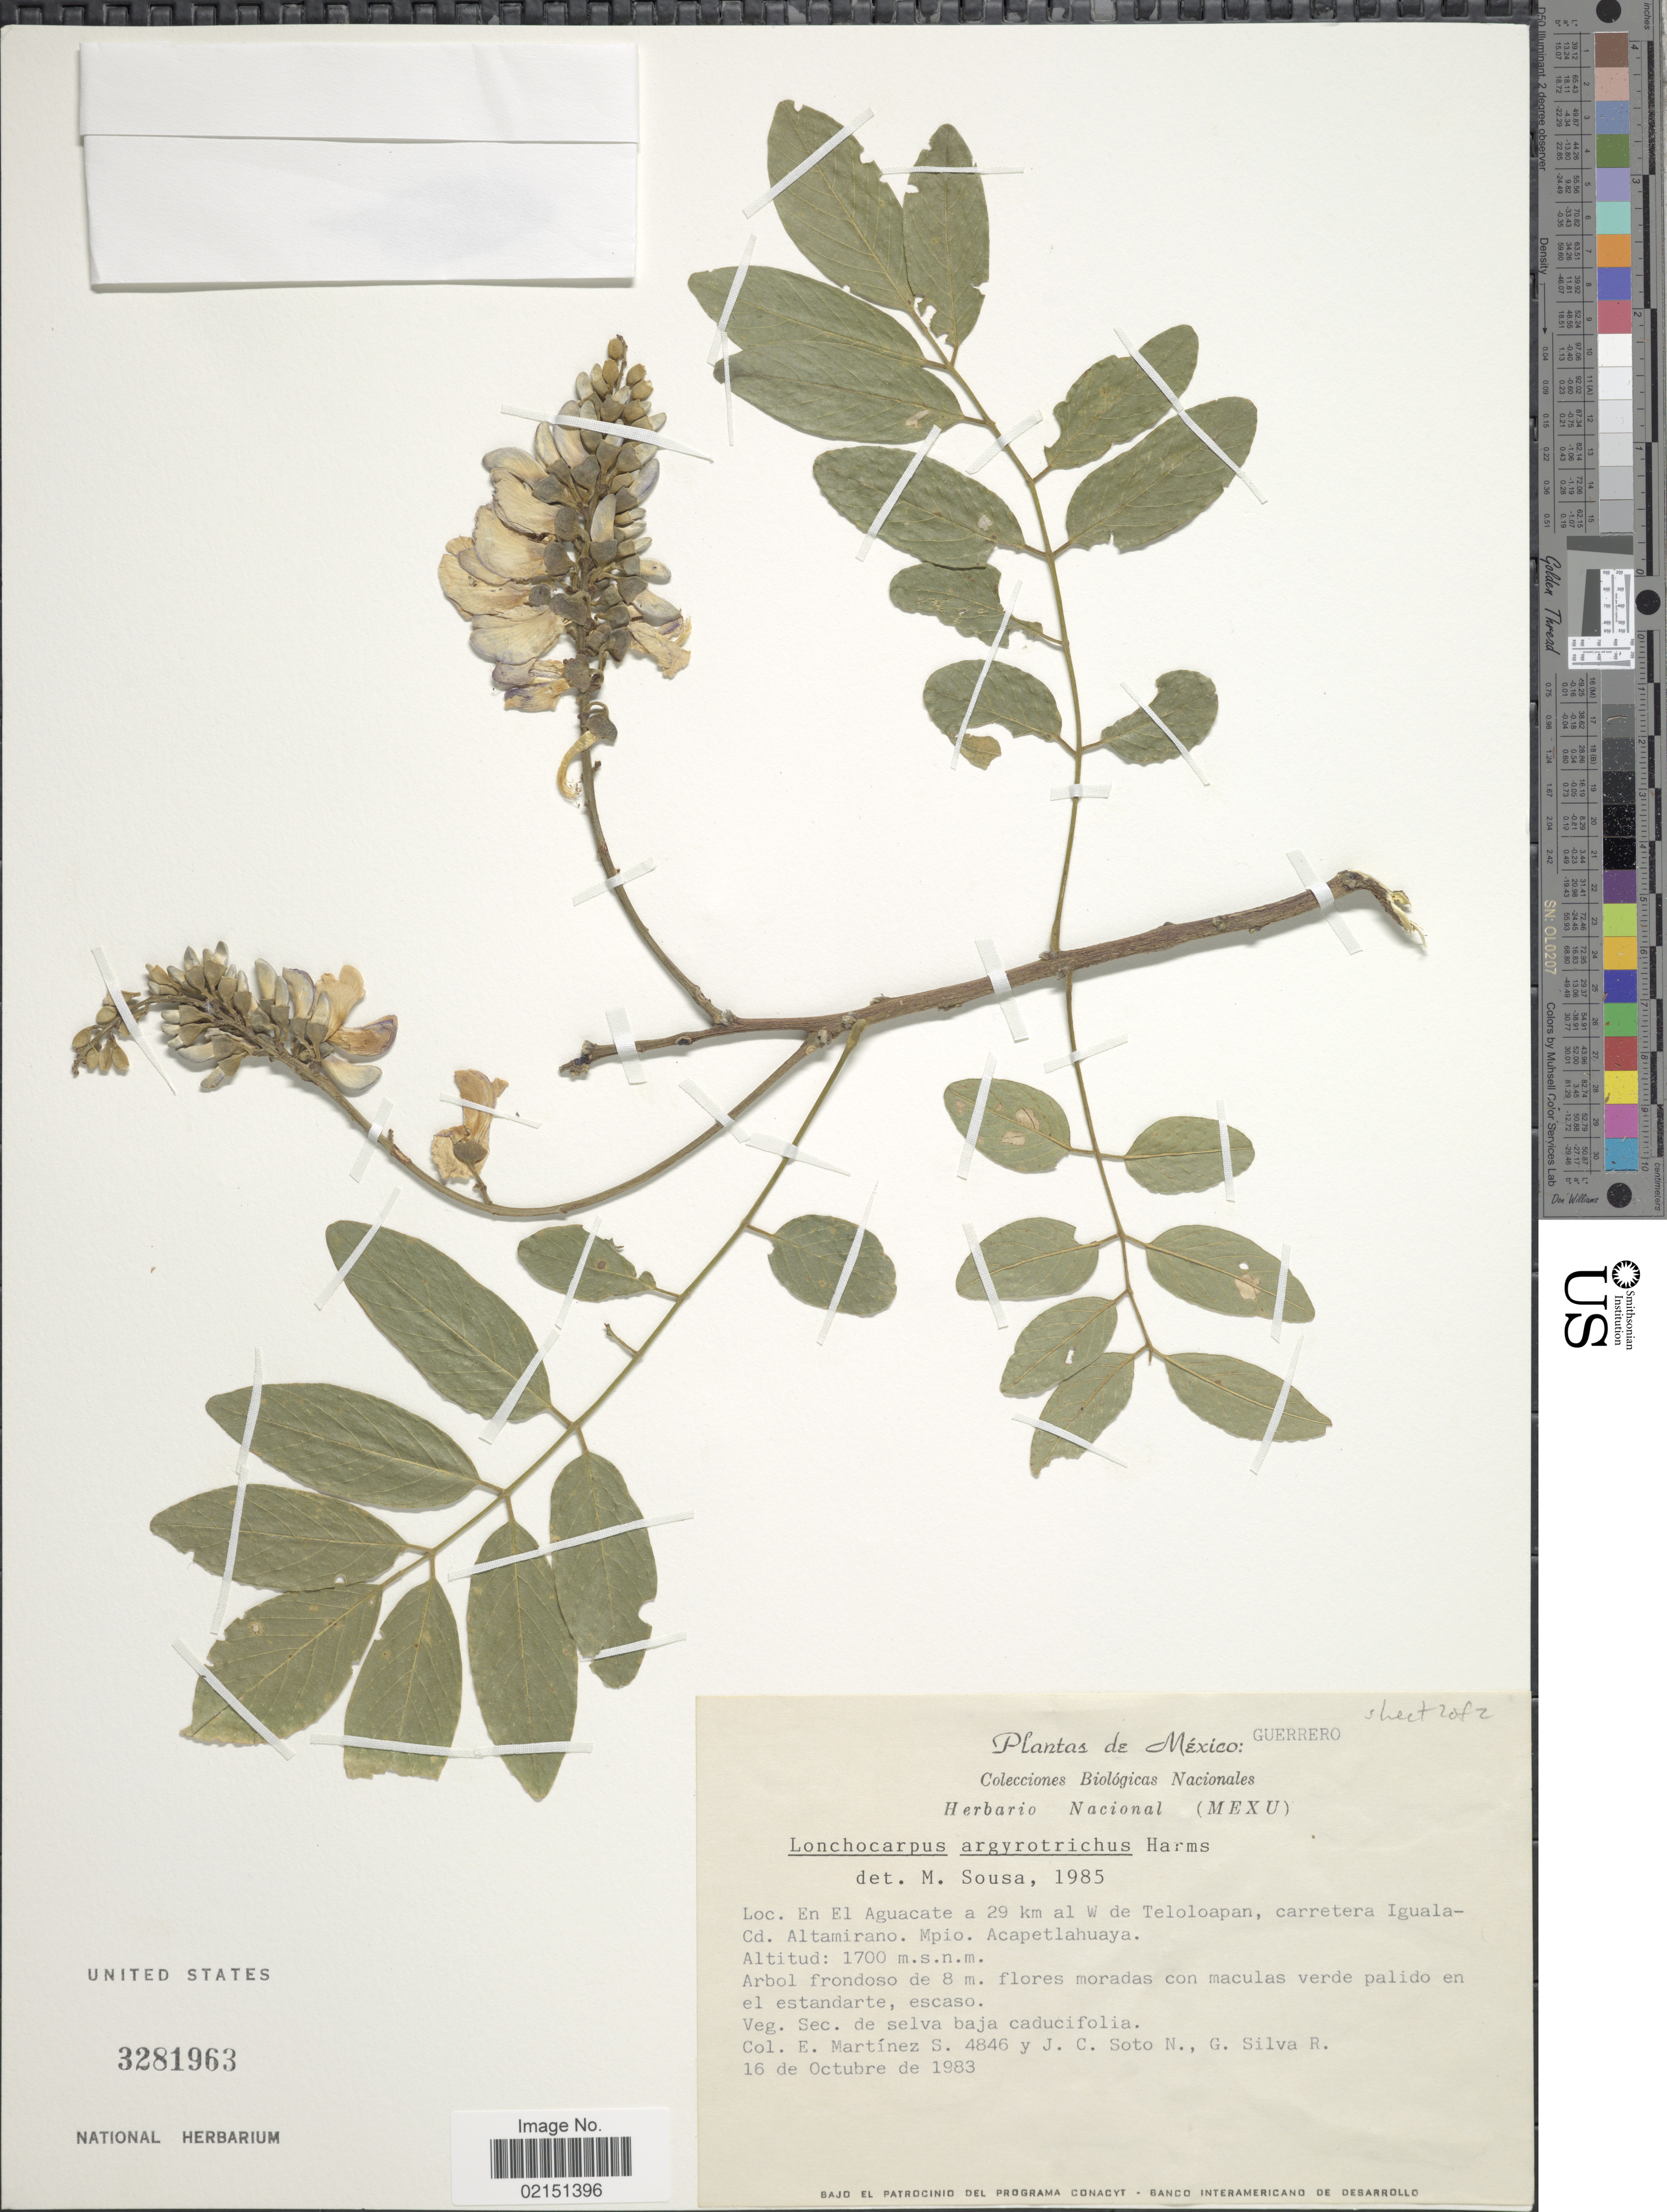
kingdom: Plantae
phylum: Tracheophyta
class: Magnoliopsida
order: Fabales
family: Fabaceae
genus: Lonchocarpus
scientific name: Lonchocarpus argyrotrichus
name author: Harms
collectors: E. M. Martínez S., J. C. Soto Núñez & G. Silva R.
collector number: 4846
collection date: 1983-10-16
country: Mexico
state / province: Guerrero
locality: En El Aguacate a 29 km al W de Teloloapan, carretera Iguala Cd. Altamirano, Mpio. Acatpetlahuaya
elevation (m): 1700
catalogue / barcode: US 3281963